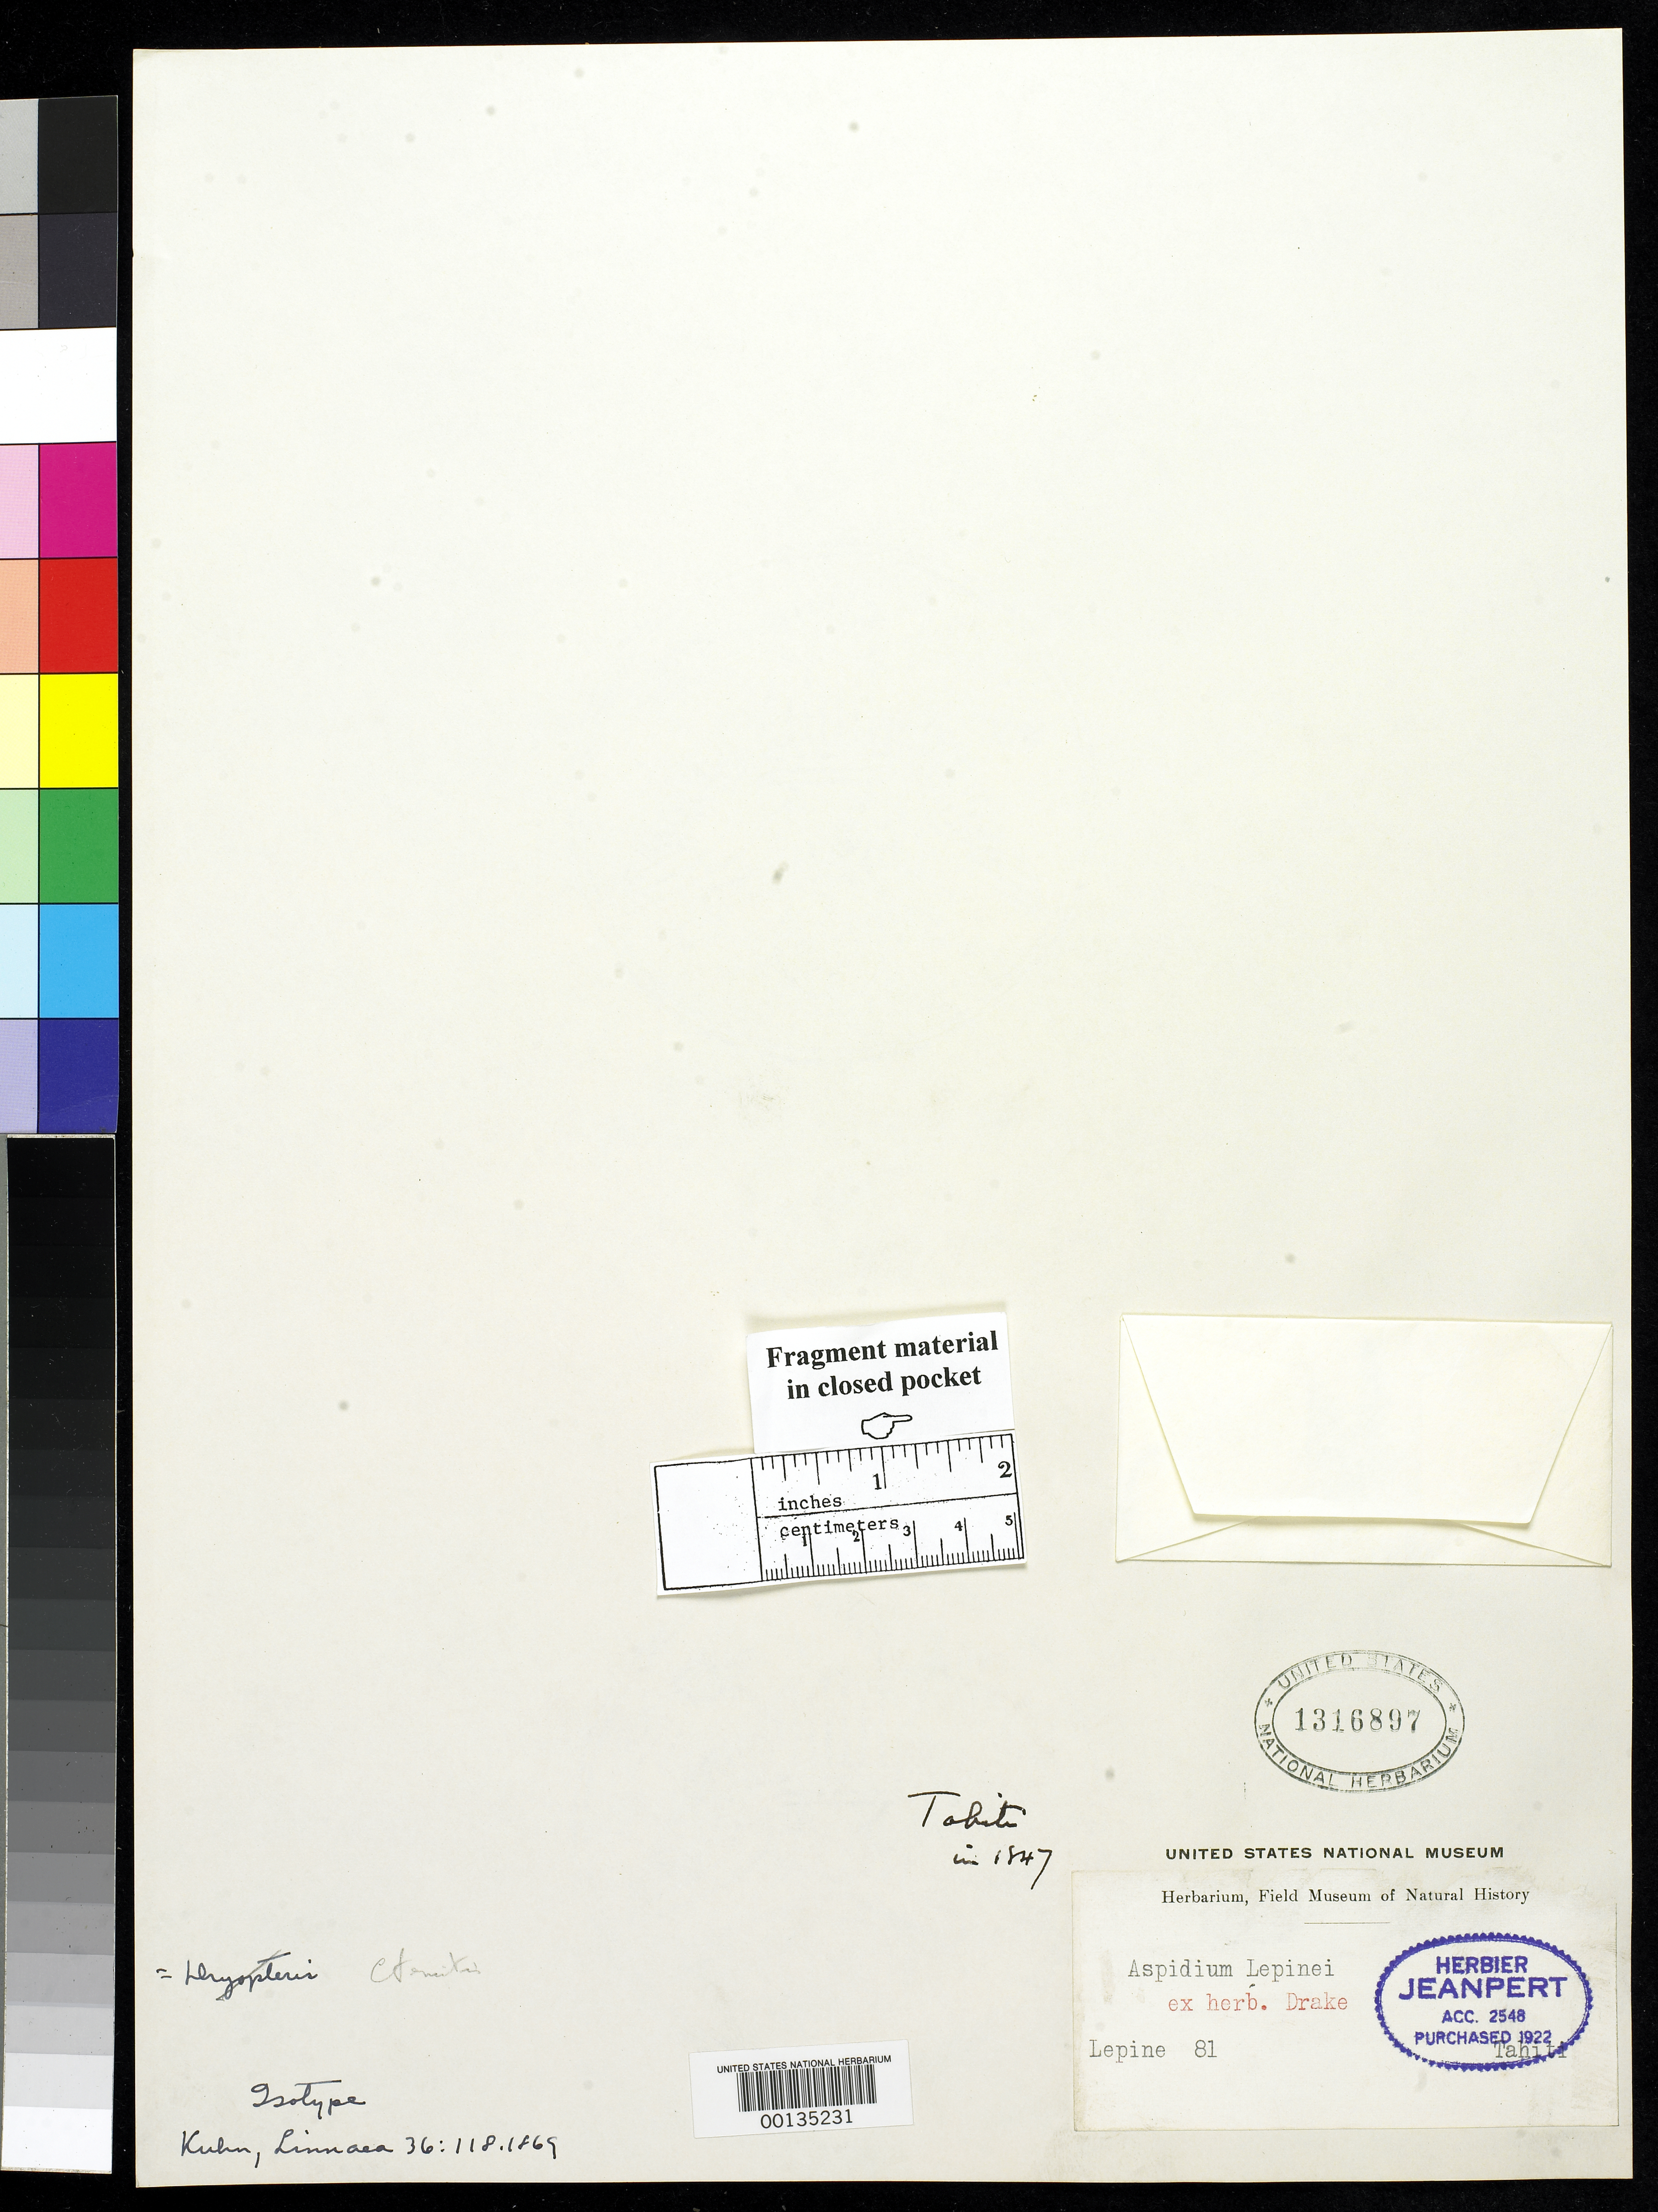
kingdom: Plantae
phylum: Tracheophyta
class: Polypodiopsida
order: Polypodiales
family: Tectariaceae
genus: Aspidium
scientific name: Aspidium lepinei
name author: Kuhn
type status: Type Collection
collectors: -. Lepine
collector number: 81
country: French Polynesia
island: Tahiti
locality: Iles du Vent [Society Is.]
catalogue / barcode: US 1316897